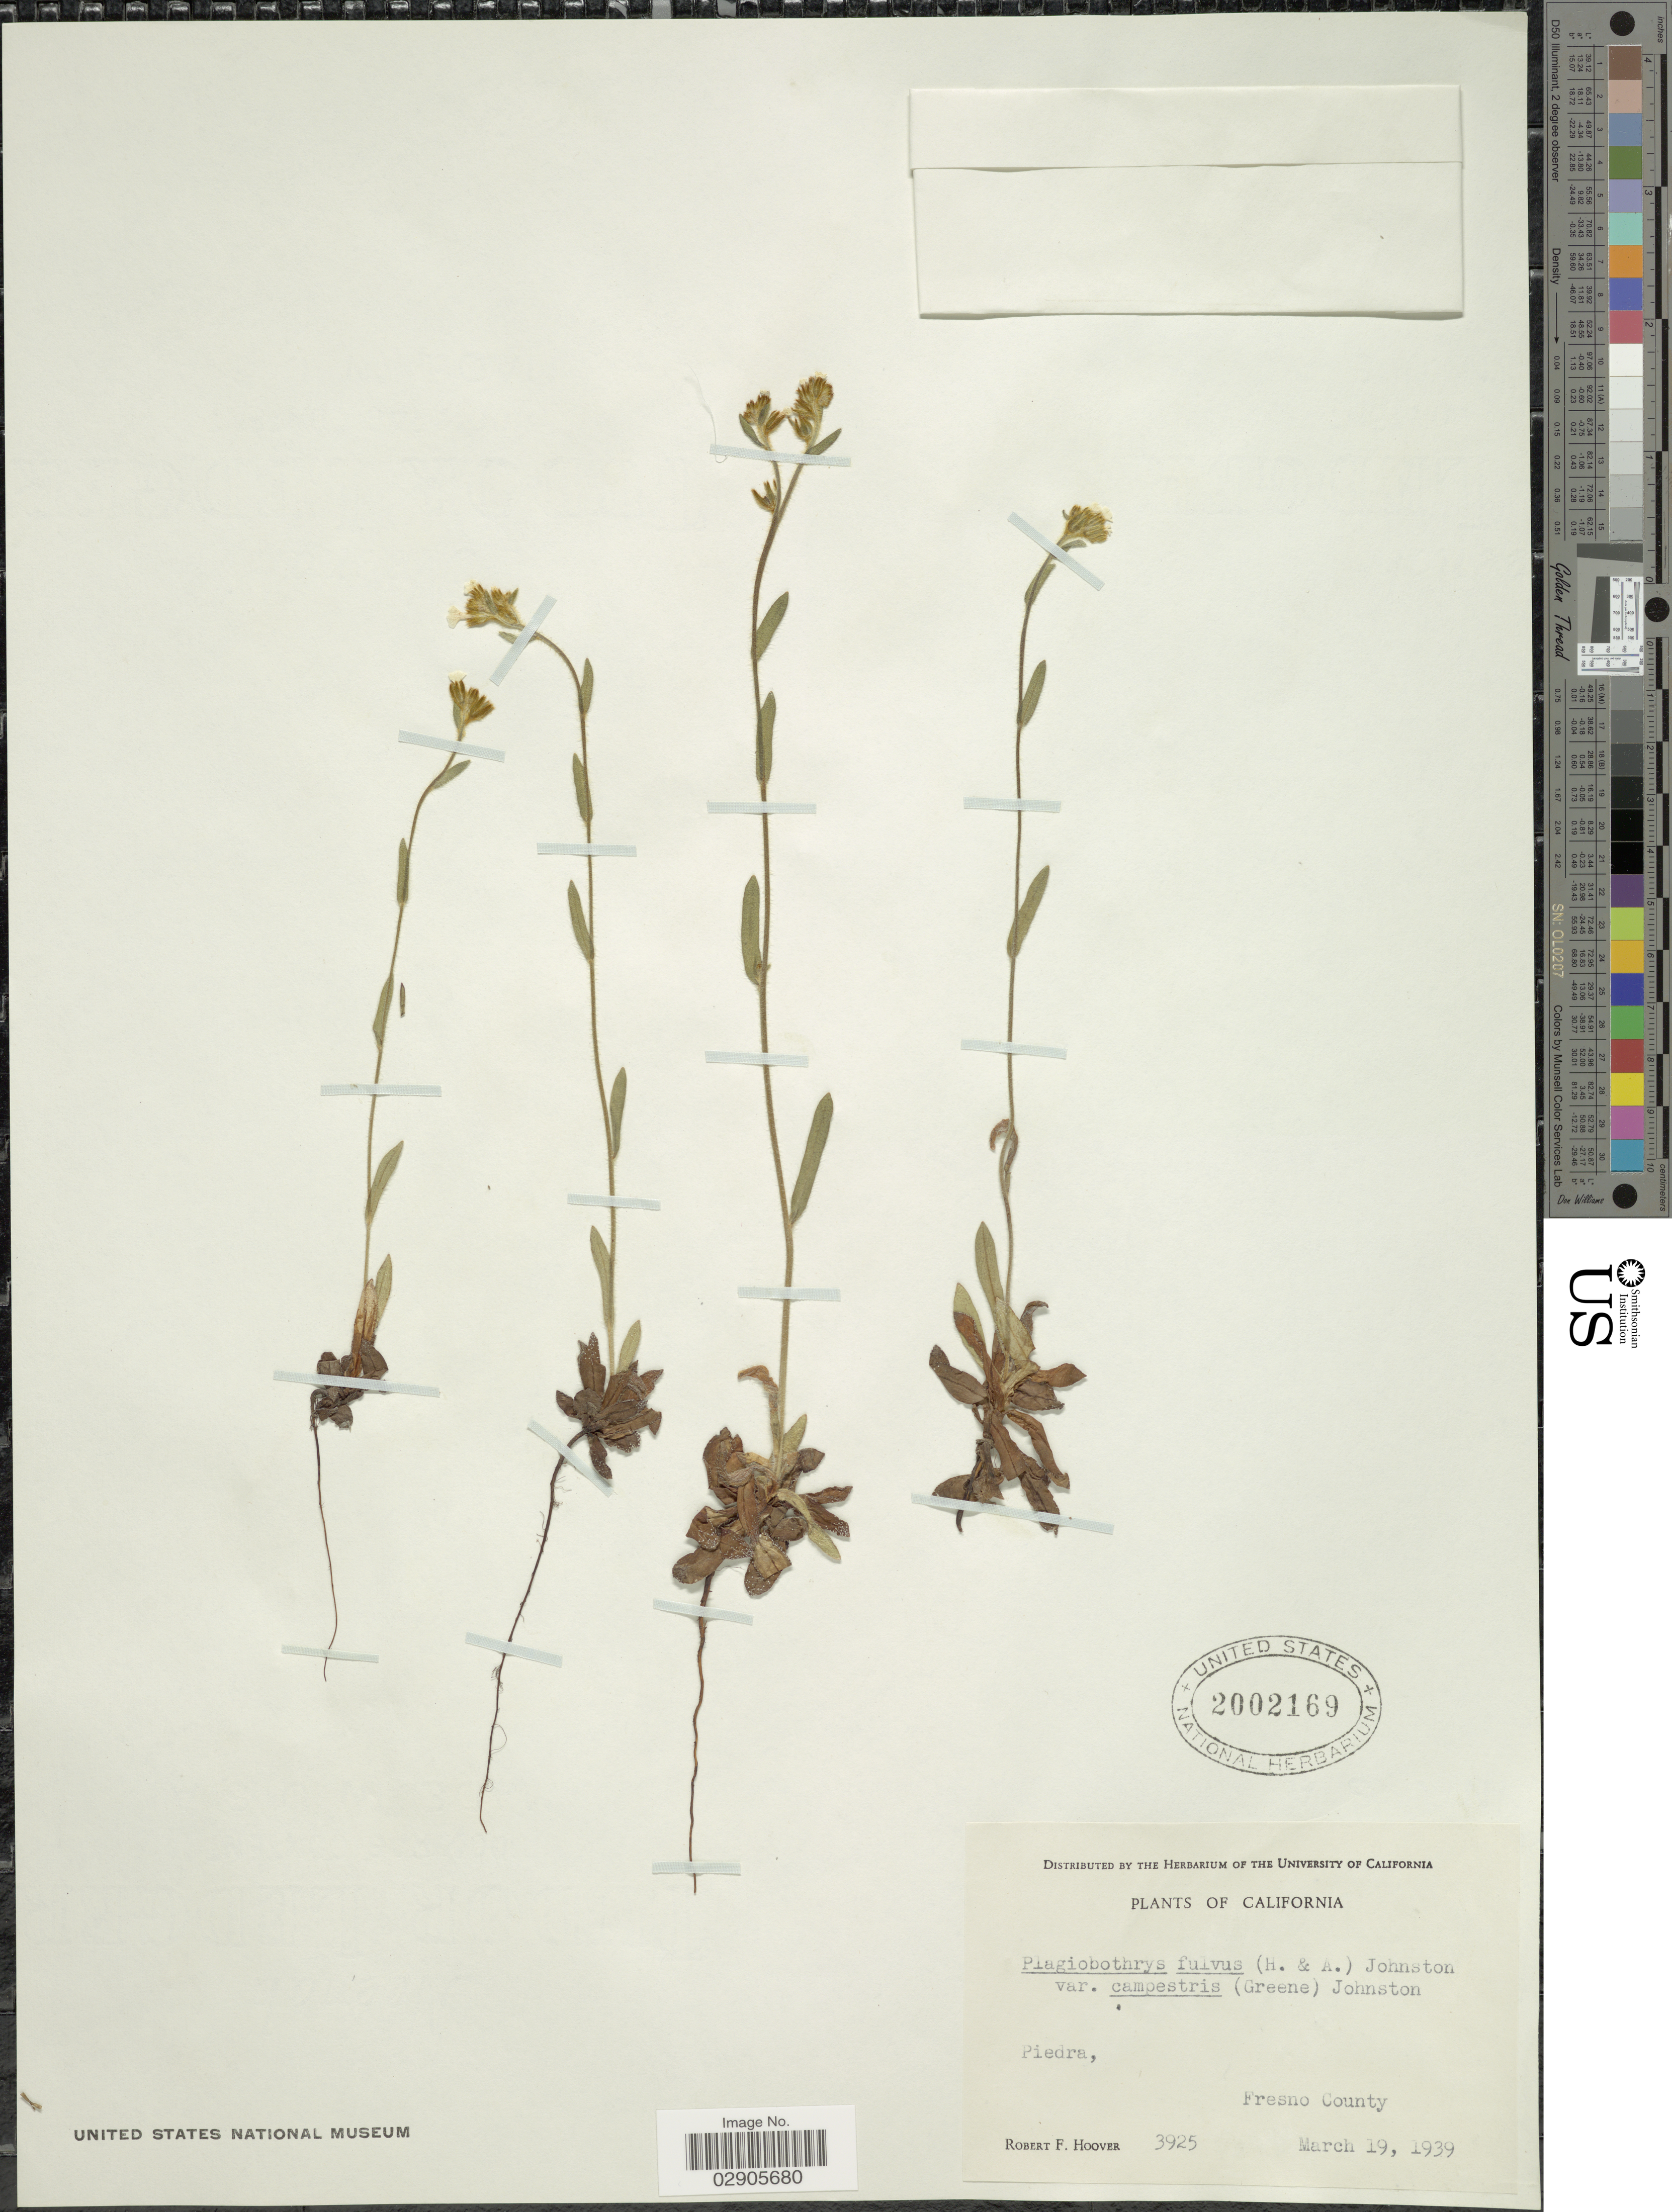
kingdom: Plantae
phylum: Tracheophyta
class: Magnoliopsida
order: Boraginales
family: Boraginaceae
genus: Plagiobothrys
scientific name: Plagiobothrys fulvus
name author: (Hook. & Arn.) I.M. Johnst.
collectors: R. F. Hoover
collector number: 3925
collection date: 1939-03-19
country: United States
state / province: California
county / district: Fresno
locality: Piedra, Fresno County.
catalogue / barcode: US 2002169